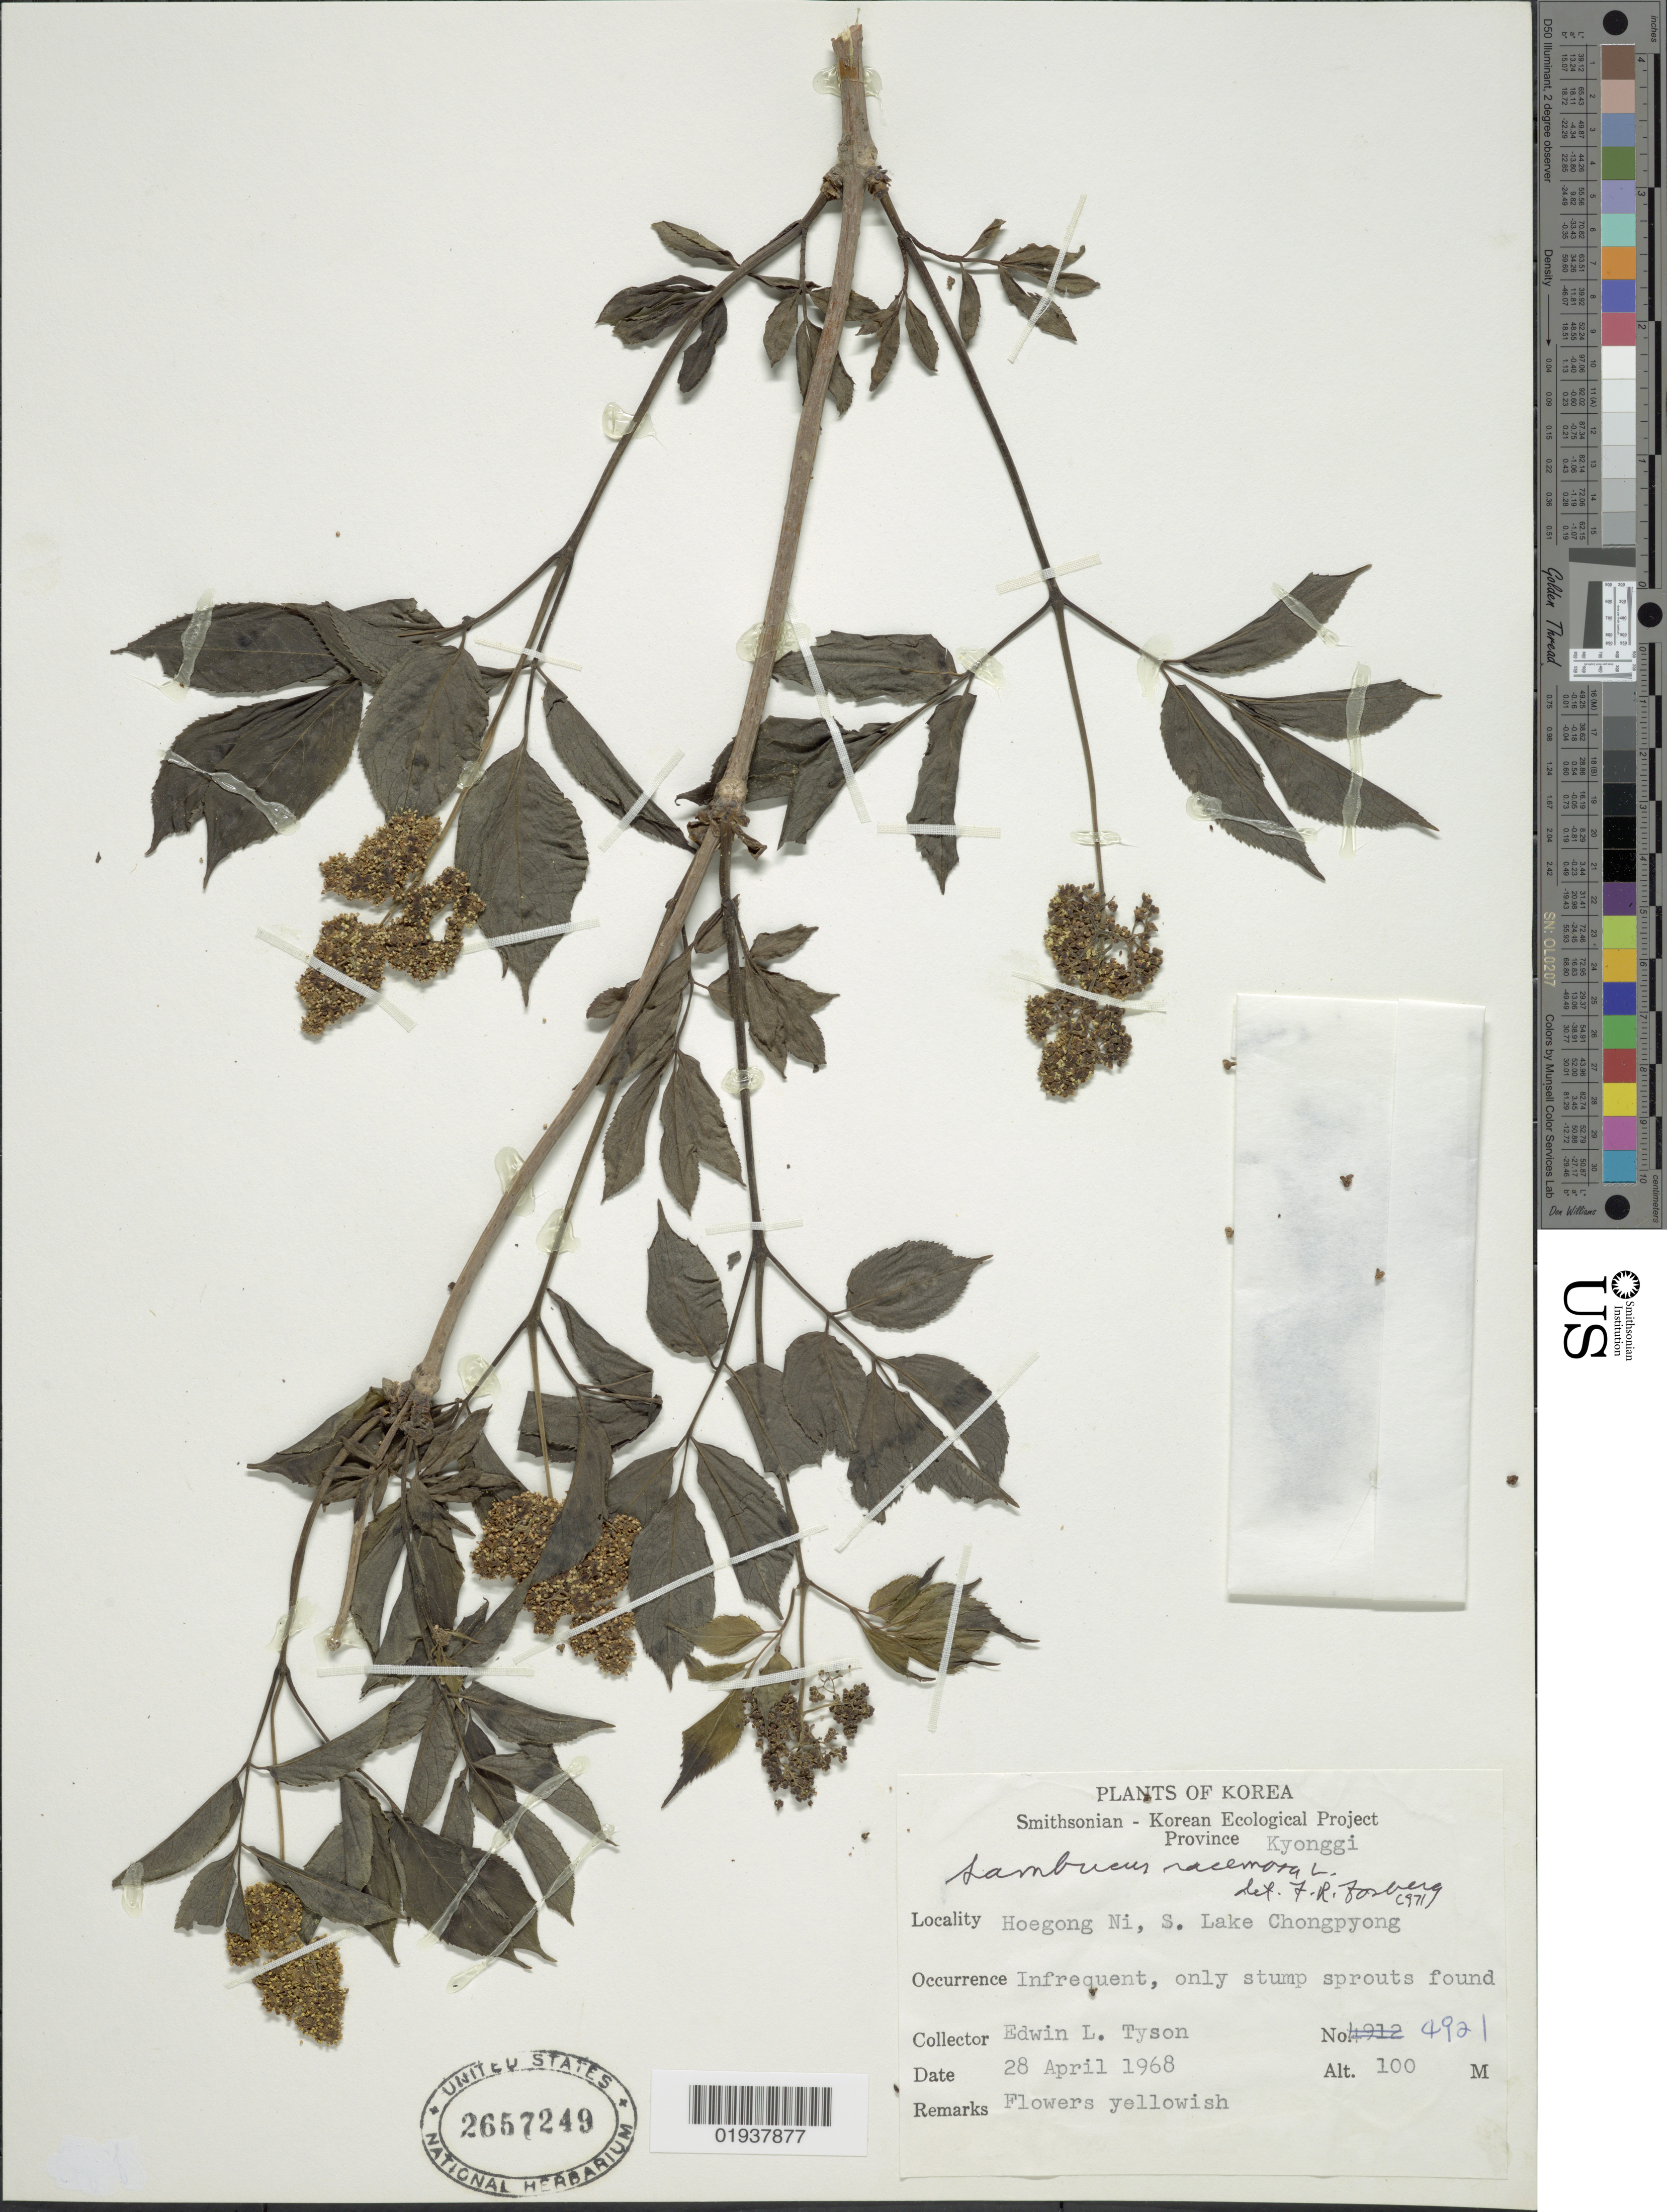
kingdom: Plantae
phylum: Tracheophyta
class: Magnoliopsida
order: Dipsacales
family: Viburnaceae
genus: Sambucus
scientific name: Sambucus racemosa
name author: L.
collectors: E. L. Tyson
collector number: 4921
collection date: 1968-04-28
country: South Korea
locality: Province Kyonggi. Hoegong Ni, S. Lake Chongpyong.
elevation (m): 100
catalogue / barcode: US 2657249